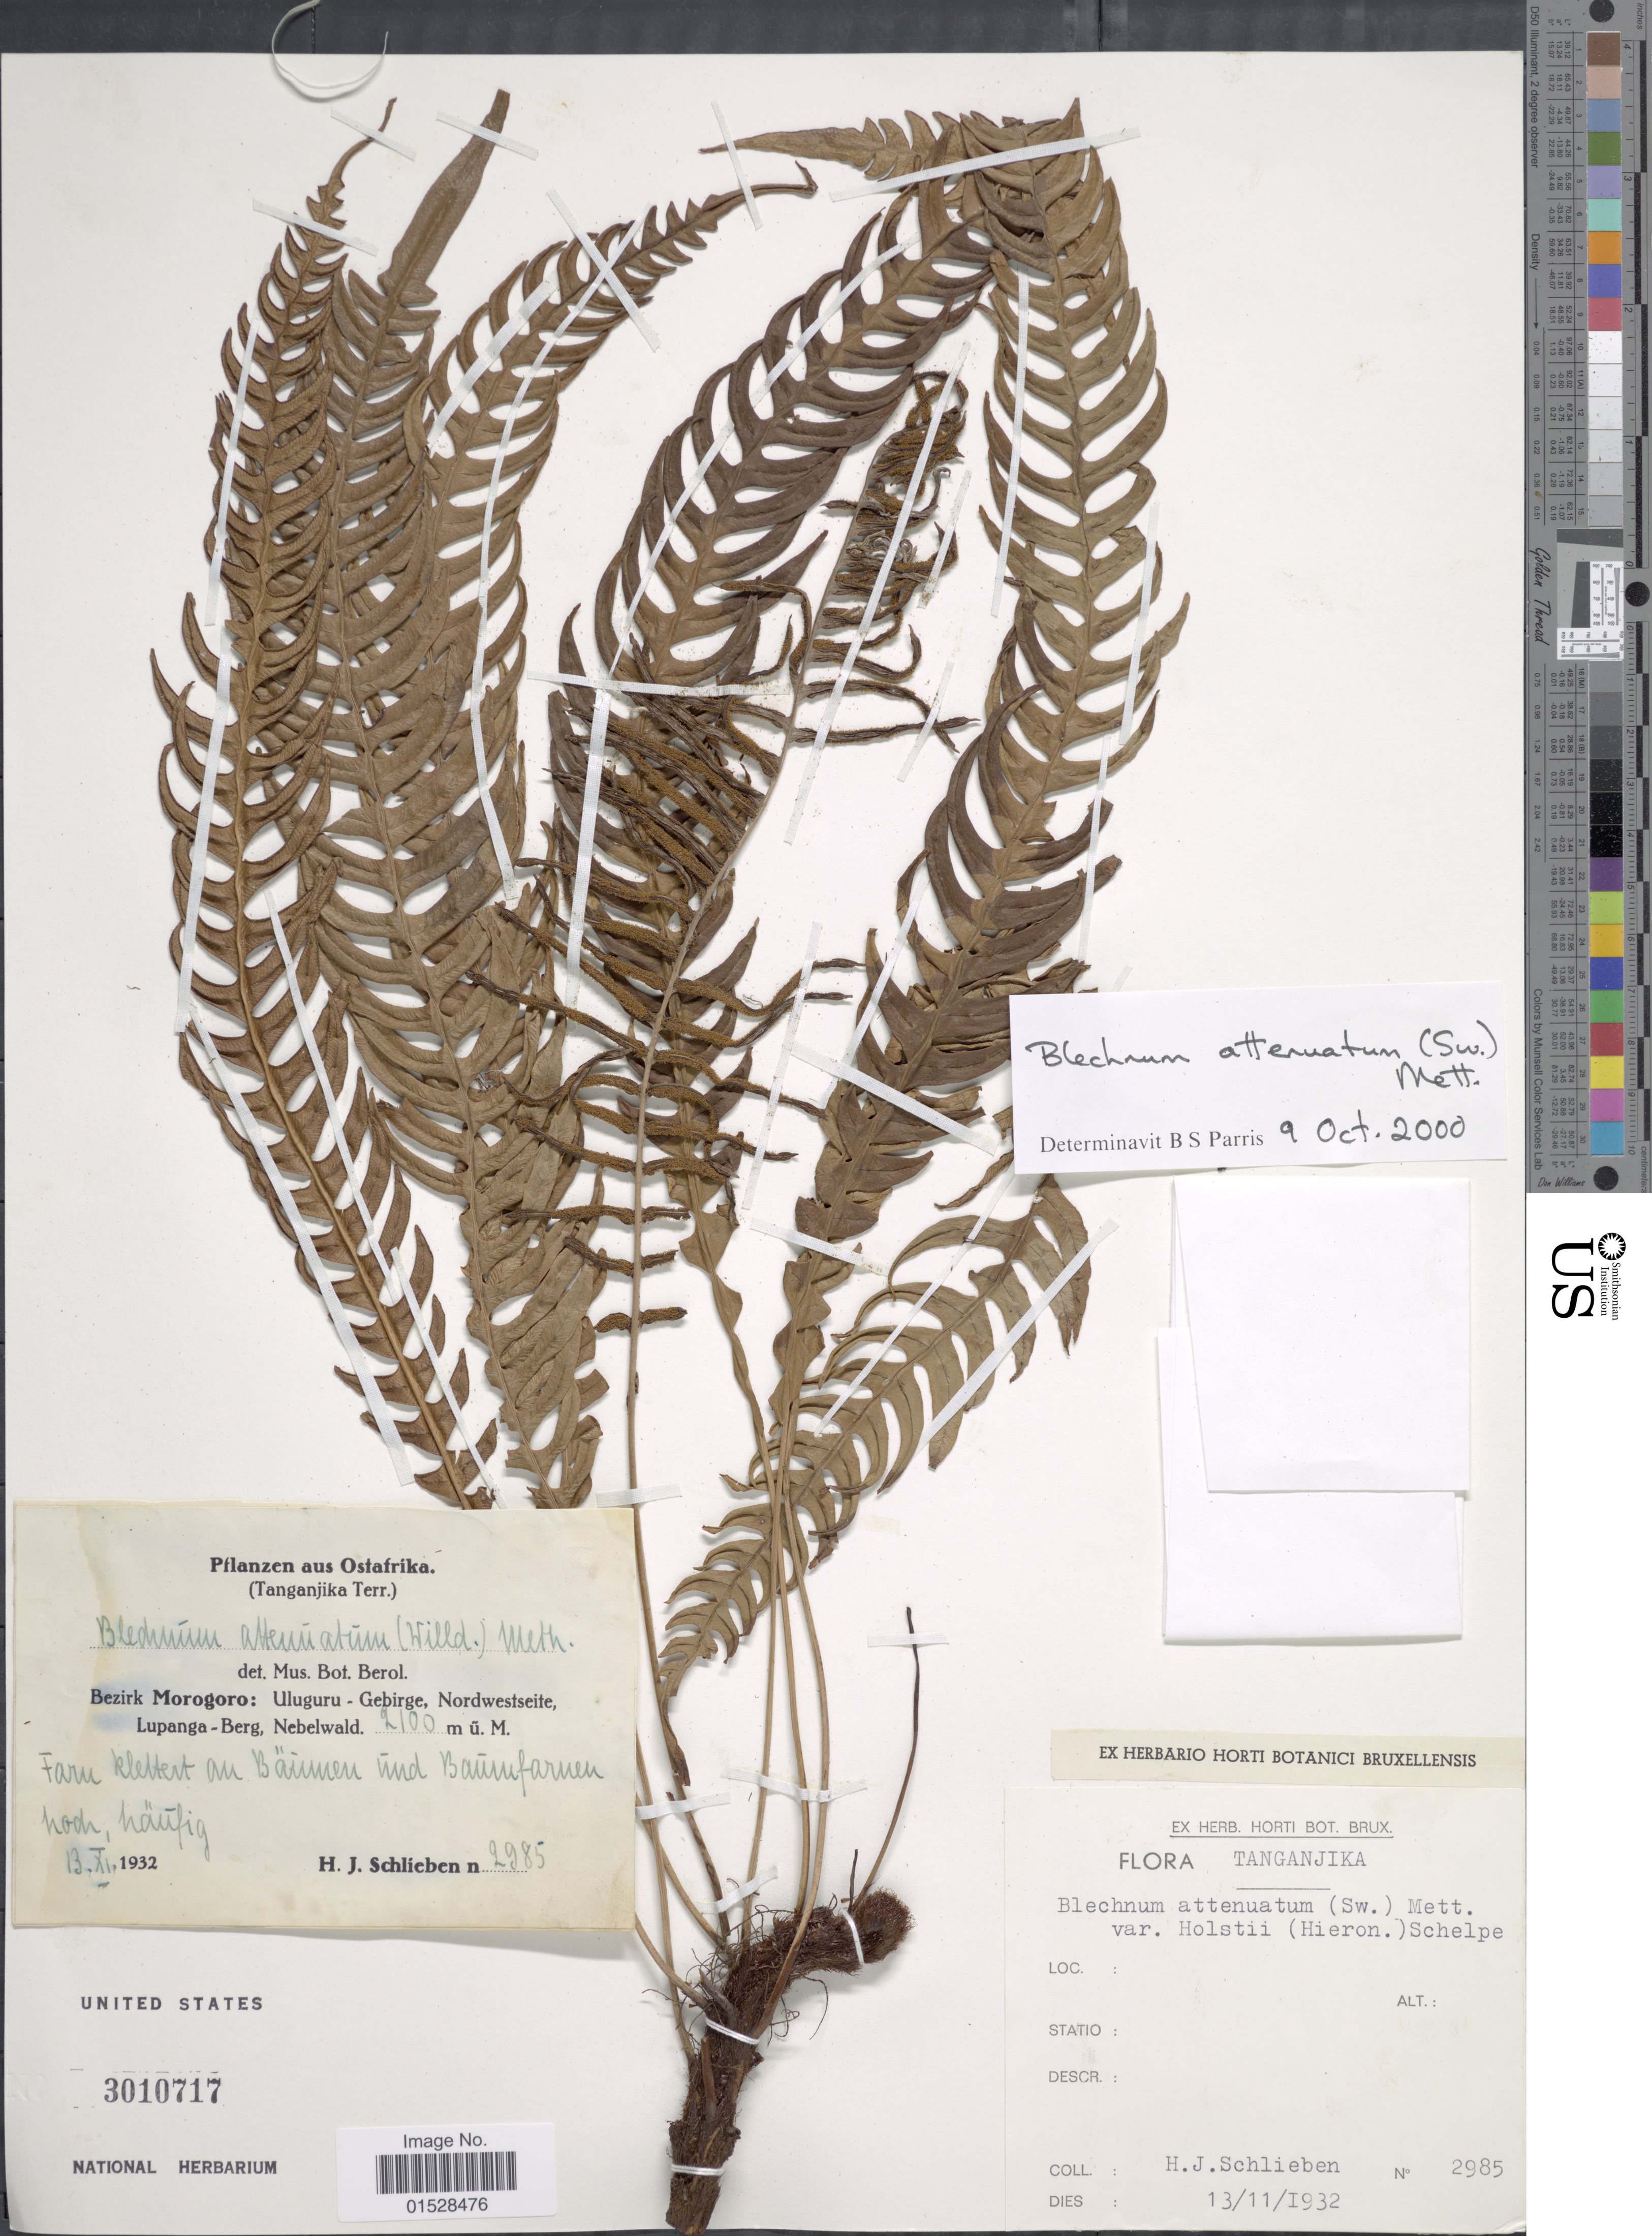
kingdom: Plantae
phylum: Tracheophyta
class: Polypodiopsida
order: Polypodiales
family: Blechnaceae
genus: Blechnum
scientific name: Blechnum attenuatum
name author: (Sw.) Mett.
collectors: H. J. Schlieben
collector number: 2985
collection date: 1932-11-13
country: Tanzania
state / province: Morogoro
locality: Tanganyika, aus Ostafrika, Bezirk Morogoro: Uluguru-Gebirge, Nordwetseite, Lupanga-Berg, Nebelwald.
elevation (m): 2100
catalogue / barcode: US 3010717